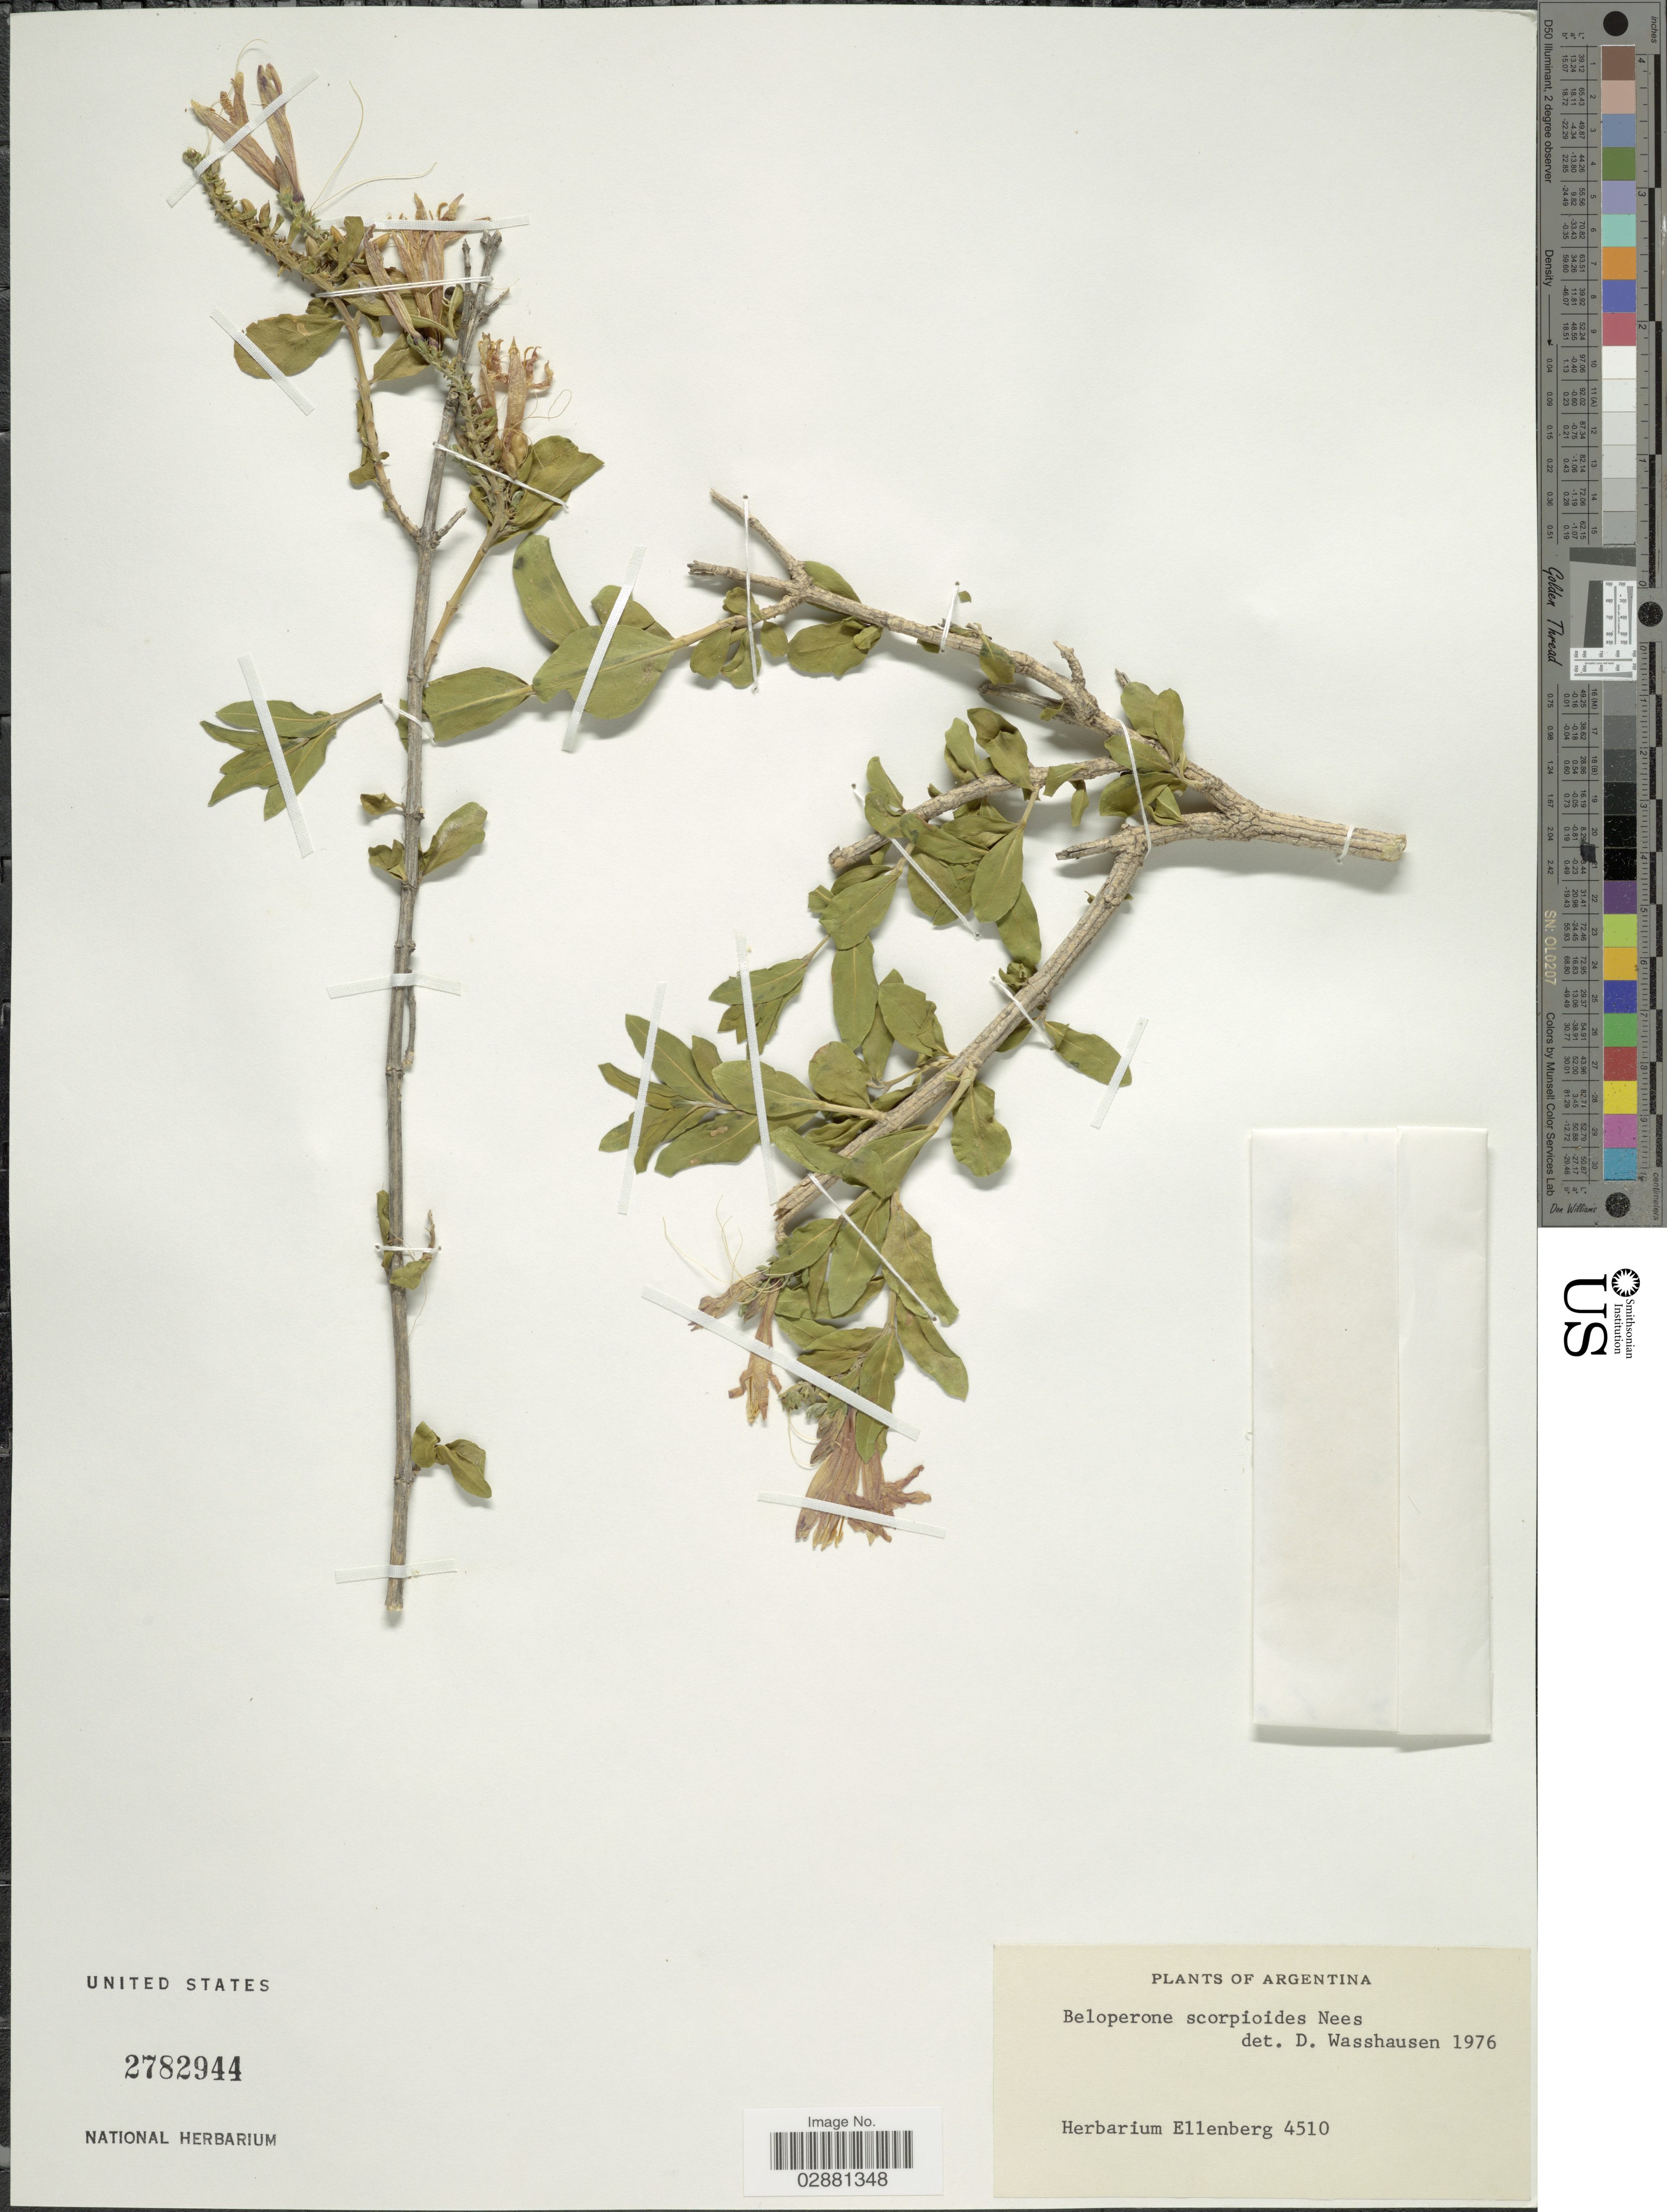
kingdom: Plantae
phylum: Tracheophyta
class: Magnoliopsida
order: Lamiales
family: Acanthaceae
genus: Justicia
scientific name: Justicia xylosteoides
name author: Griseb.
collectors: Ex herb. Ellenberg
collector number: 4510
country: Argentina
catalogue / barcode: US 2782944